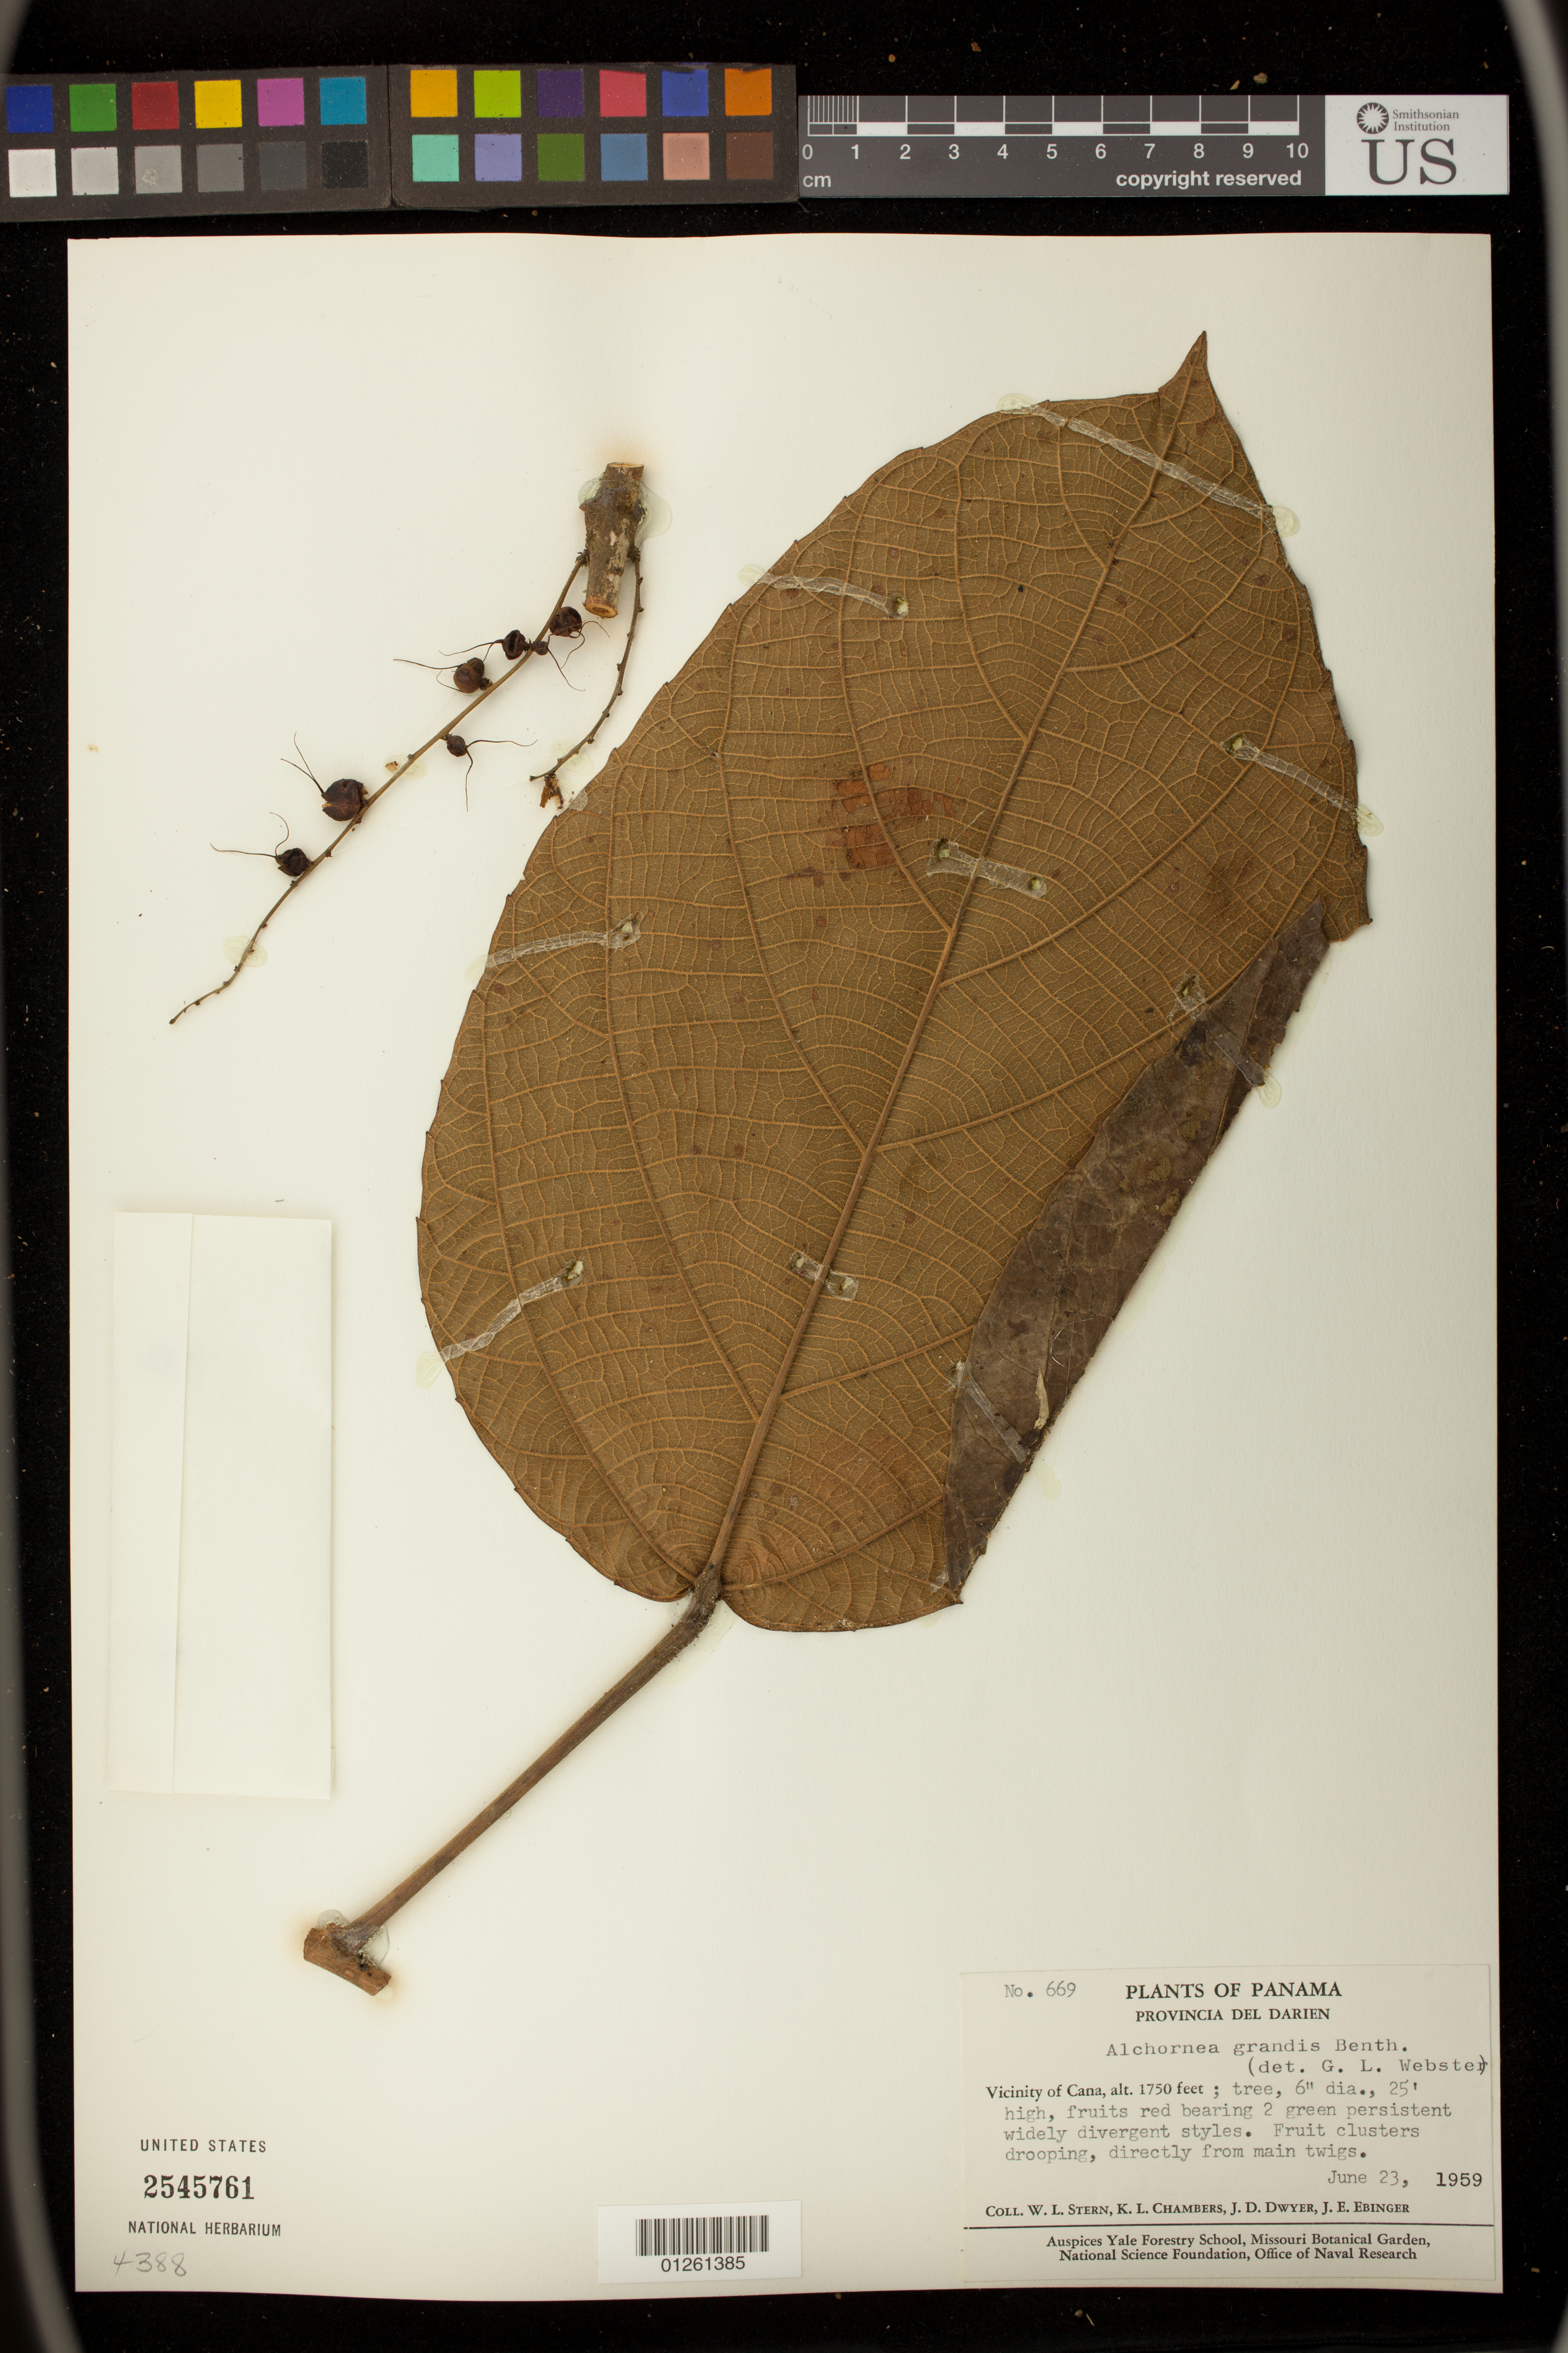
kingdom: Plantae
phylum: Tracheophyta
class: Magnoliopsida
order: Malpighiales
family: Euphorbiaceae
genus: Alchornea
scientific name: Alchornea grandis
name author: Benth.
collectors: W. L. Stern, K. L. Chambers, J. D. Dwyer & J. Ebinger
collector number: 669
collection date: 1959-06-23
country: Panama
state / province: Darién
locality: Vicinity of Cana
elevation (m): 1750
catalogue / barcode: US 2545761